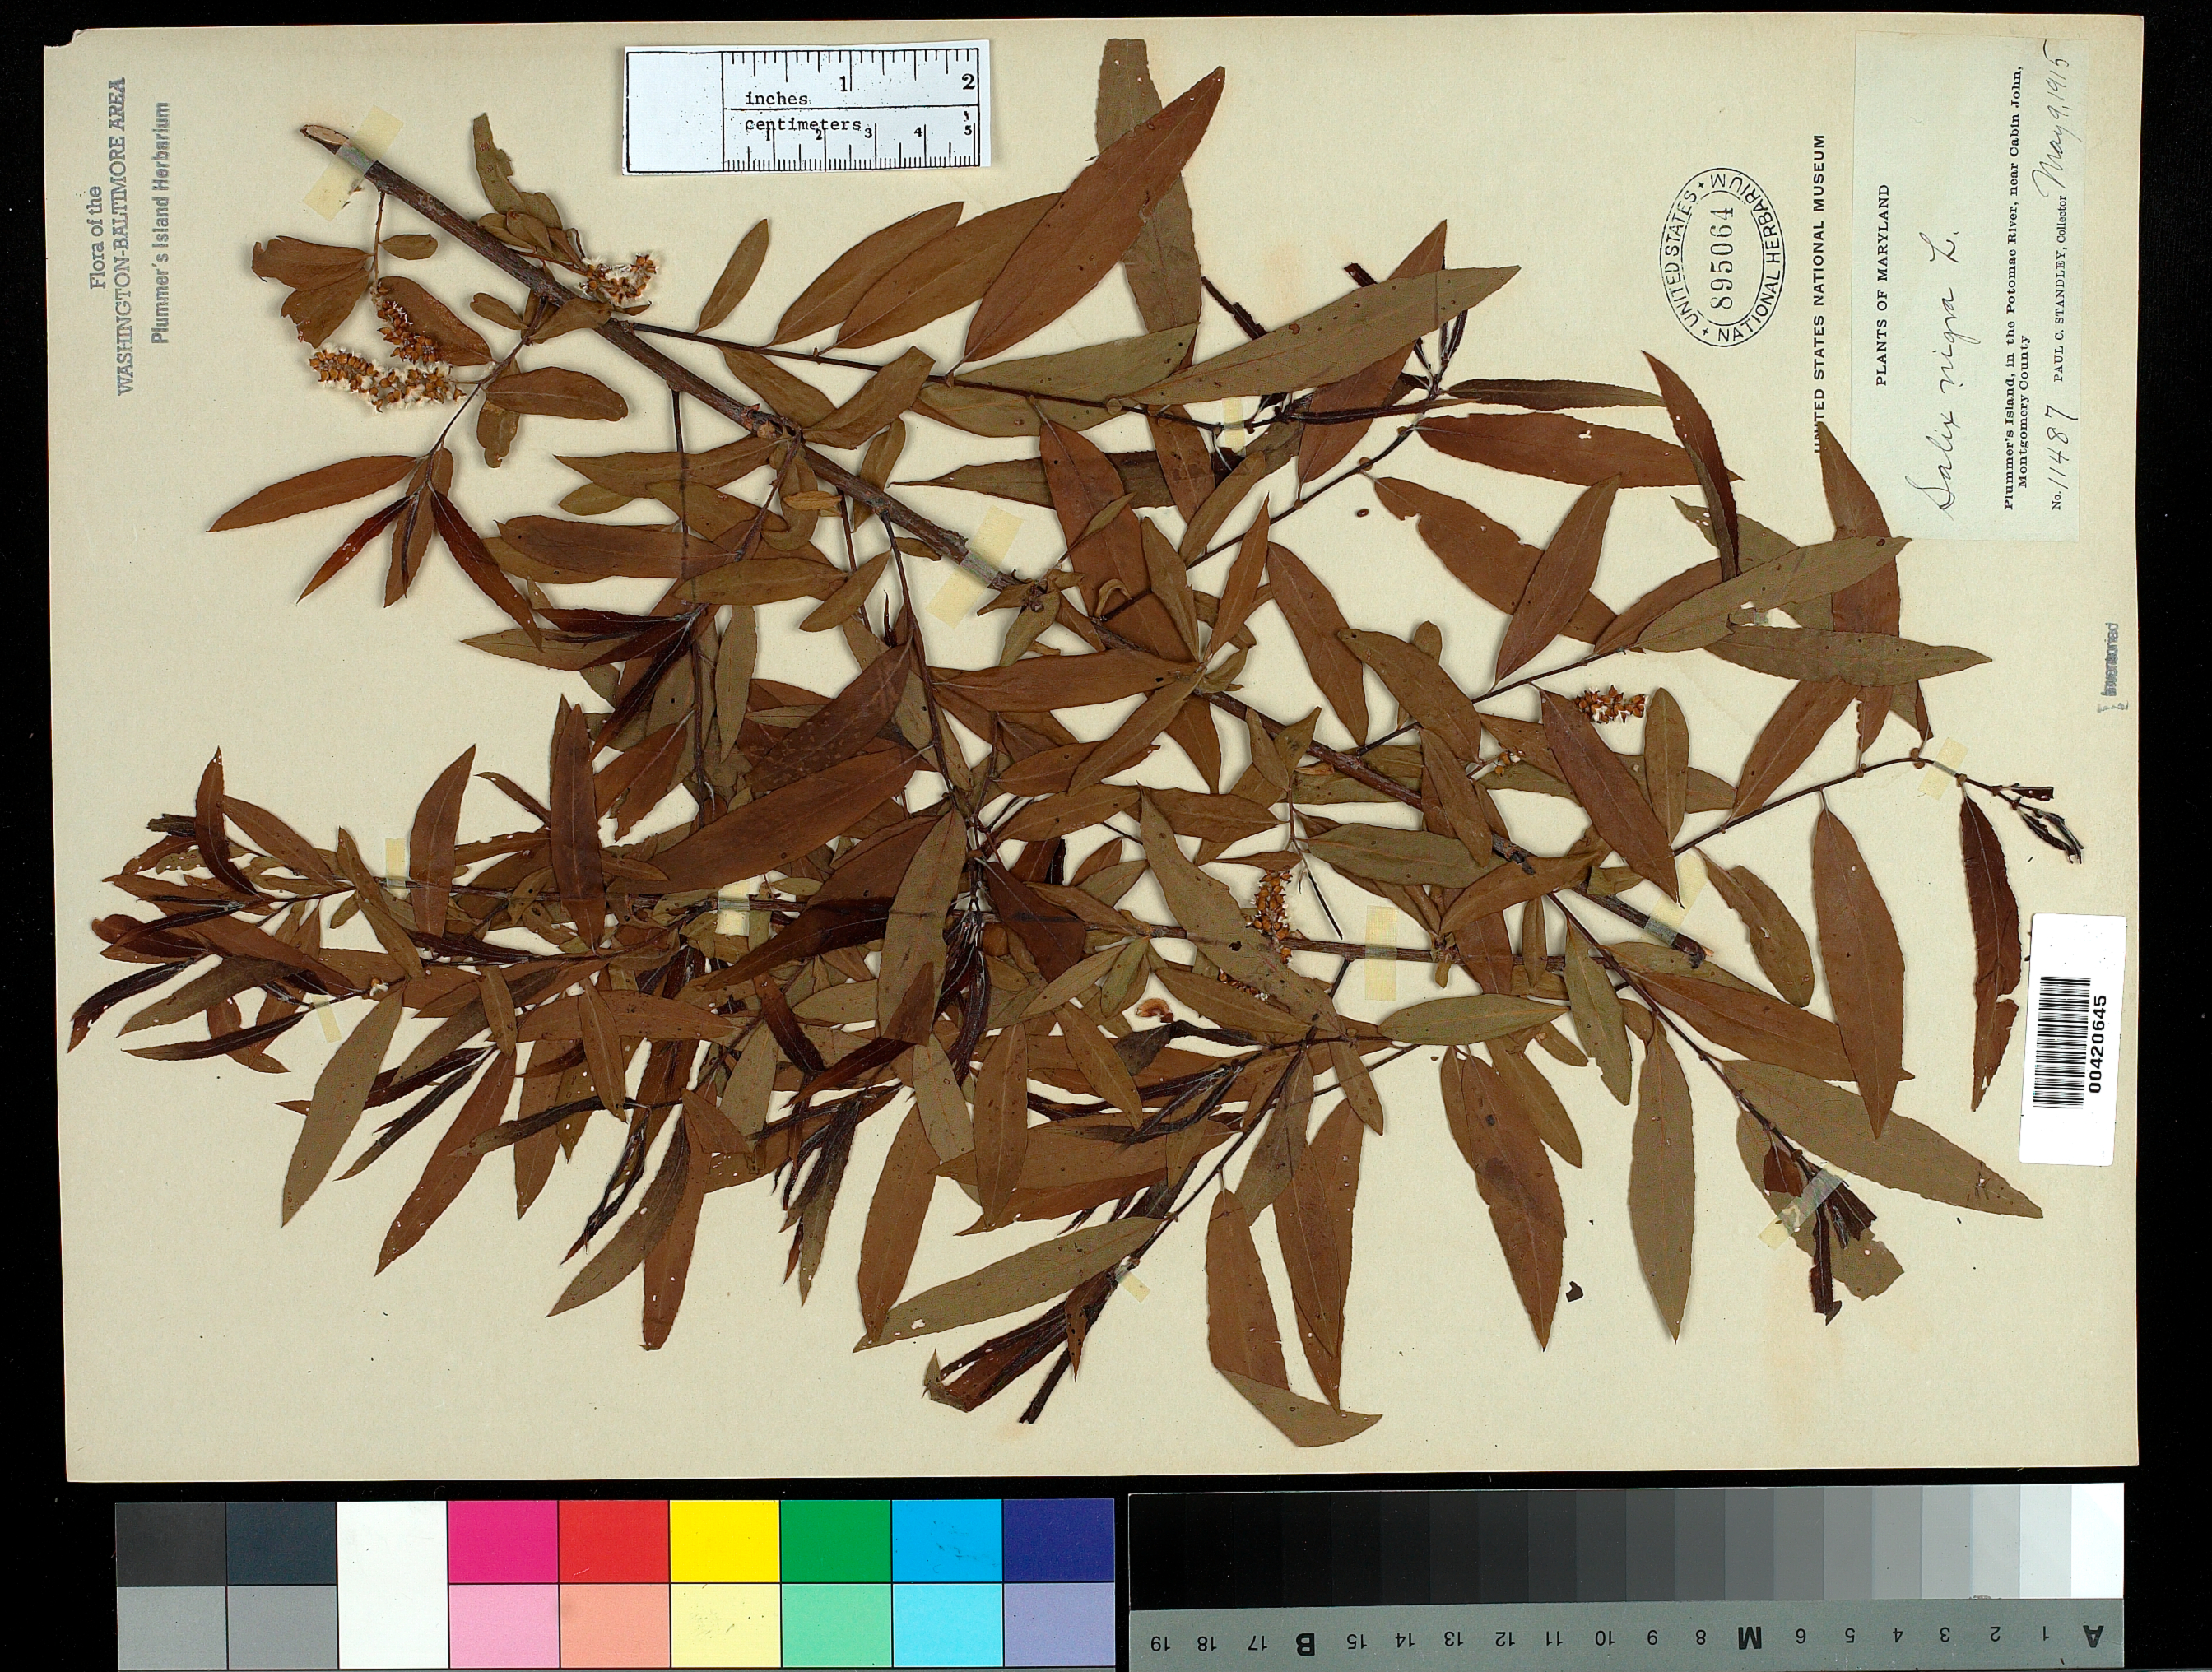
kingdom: Plantae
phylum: Tracheophyta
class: Magnoliopsida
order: Malpighiales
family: Salicaceae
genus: Salix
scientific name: Salix nigra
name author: Marshall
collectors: P. C. Standley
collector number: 11487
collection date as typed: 09 May 1915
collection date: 1915-05-09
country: United States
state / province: Maryland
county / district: Montgomery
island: Plummers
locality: Plummer's Island C. & O. Canal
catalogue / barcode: US 895064